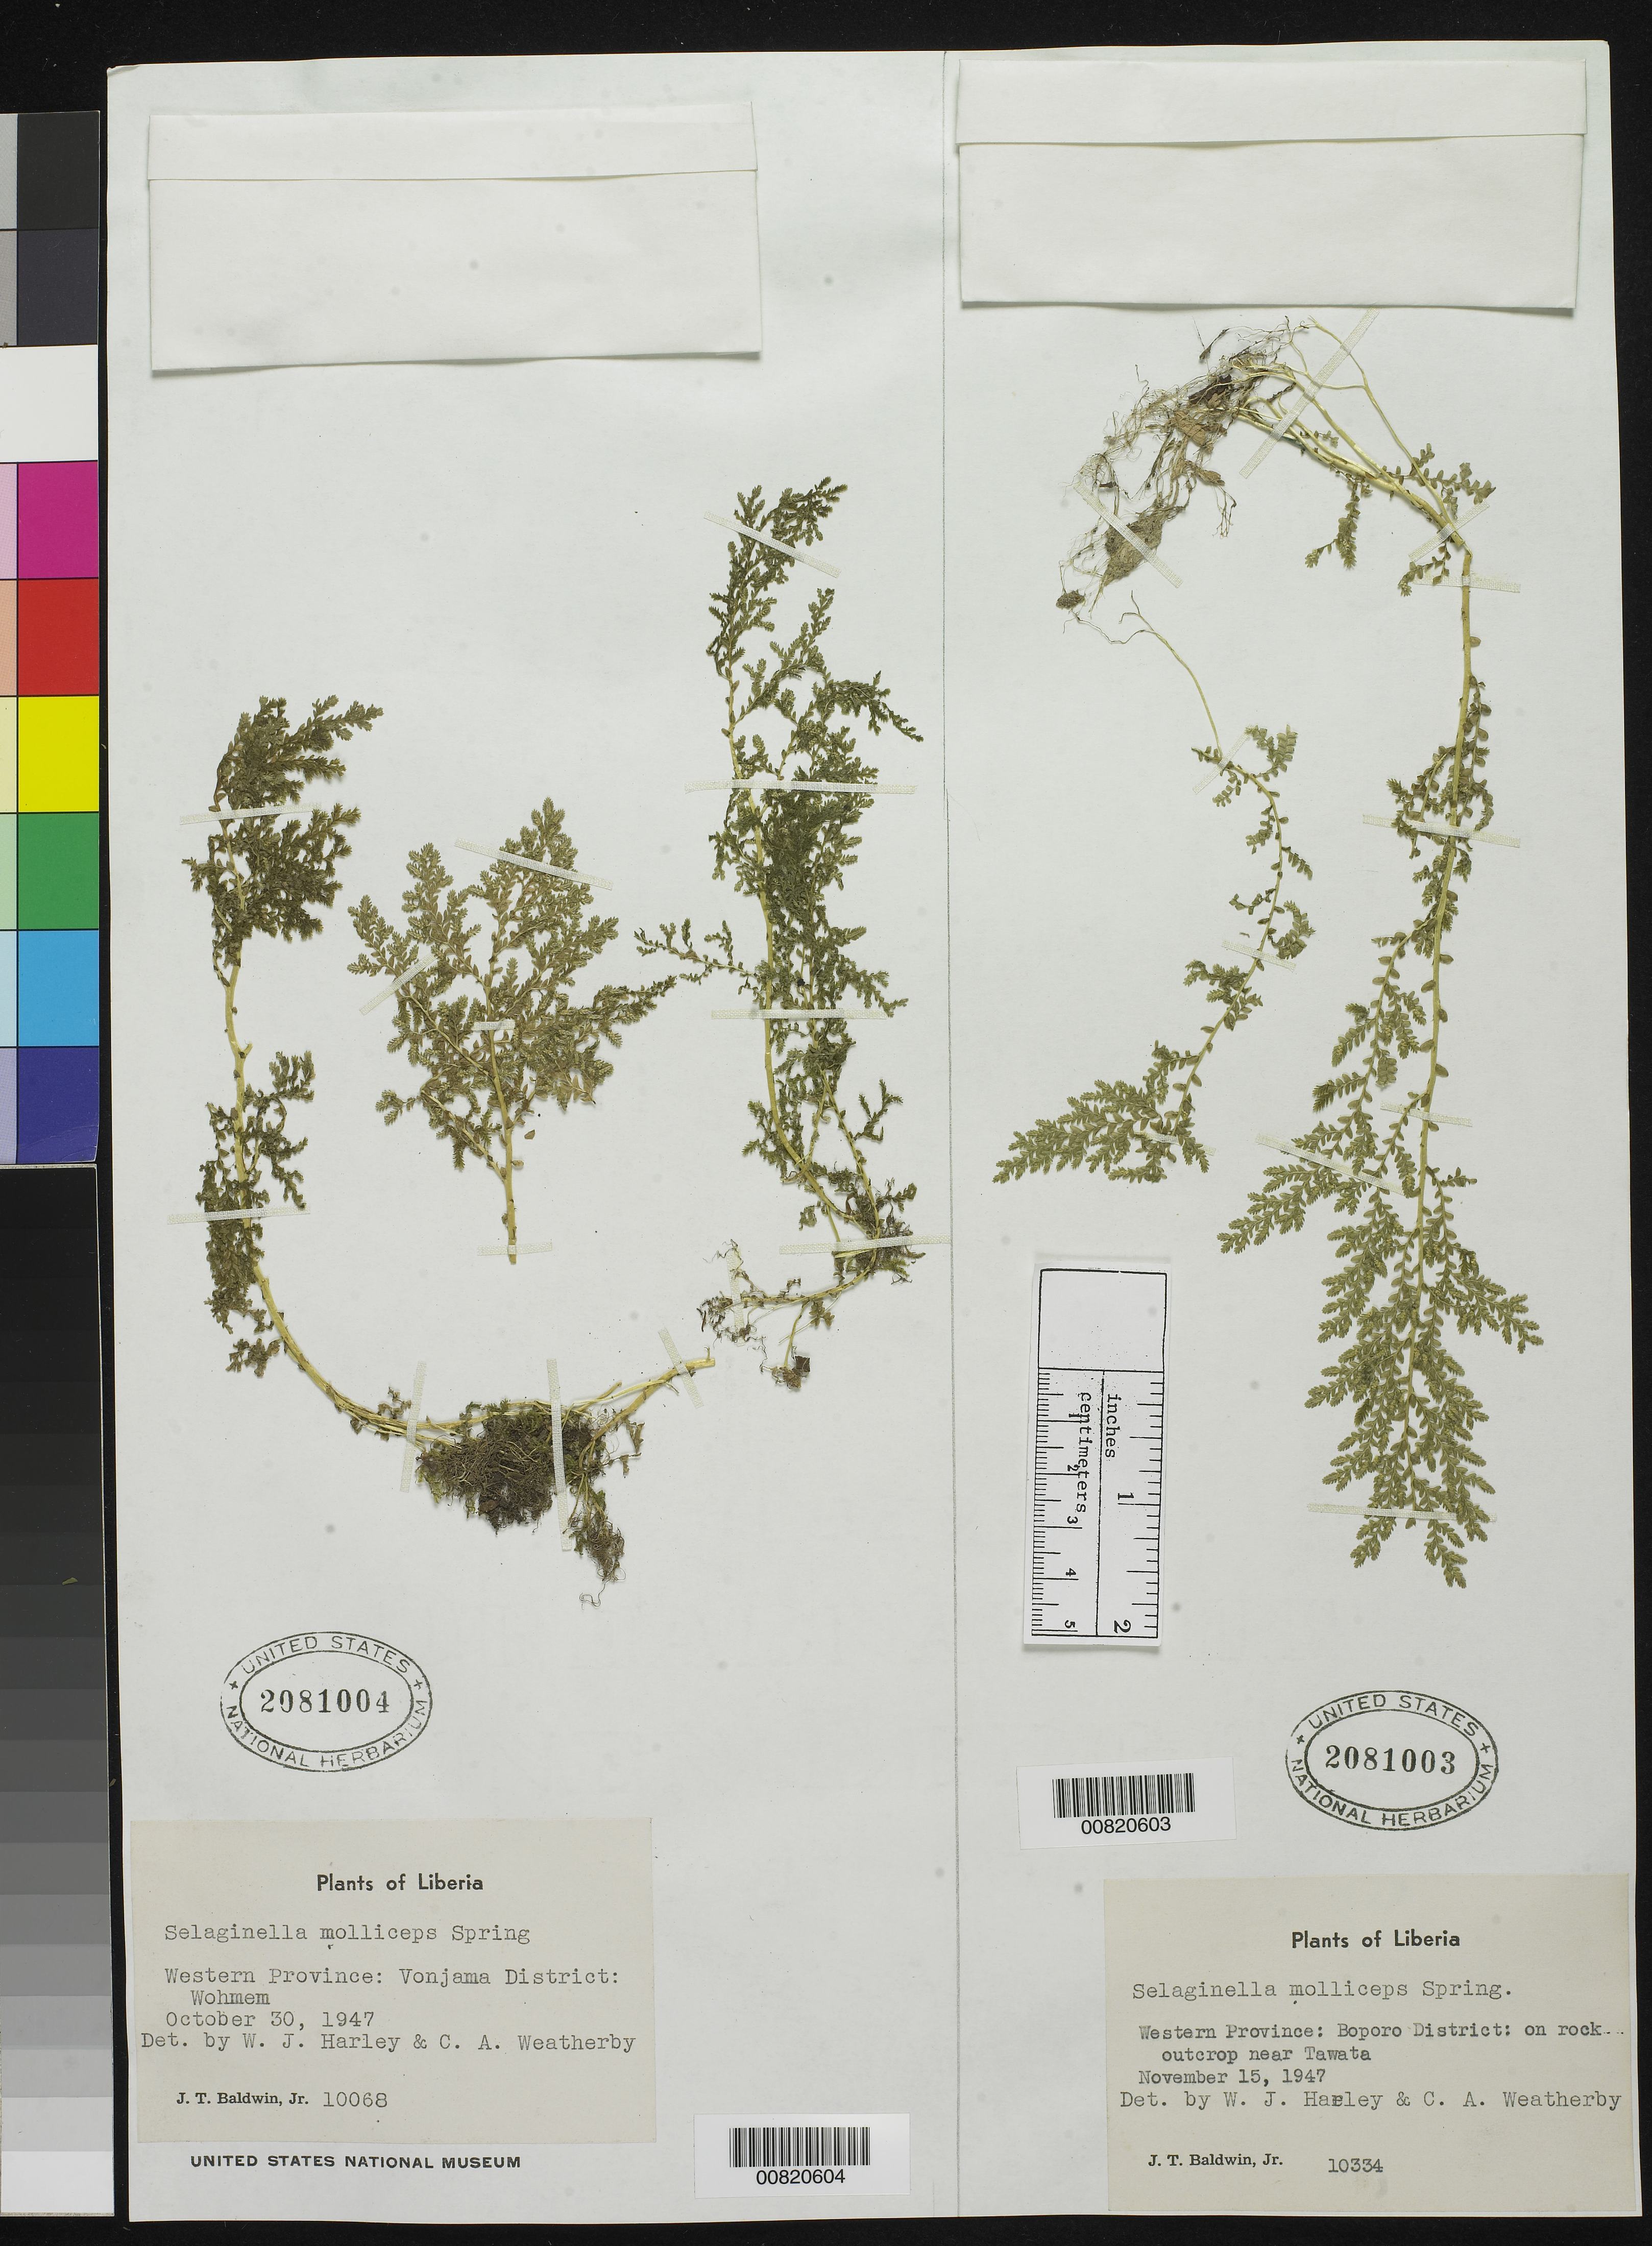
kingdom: Plantae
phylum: Tracheophyta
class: Lycopodiopsida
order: Selaginellales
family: Selaginellaceae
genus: Selaginella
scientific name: Selaginella molliceps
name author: Spring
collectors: J. T. Baldwin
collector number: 10334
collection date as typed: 15 Nov 1947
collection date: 1947-11-15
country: Liberia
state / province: Gbarpolu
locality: Western Province: Boporo District, on rock outcrop near Tawata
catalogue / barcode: US 2081003